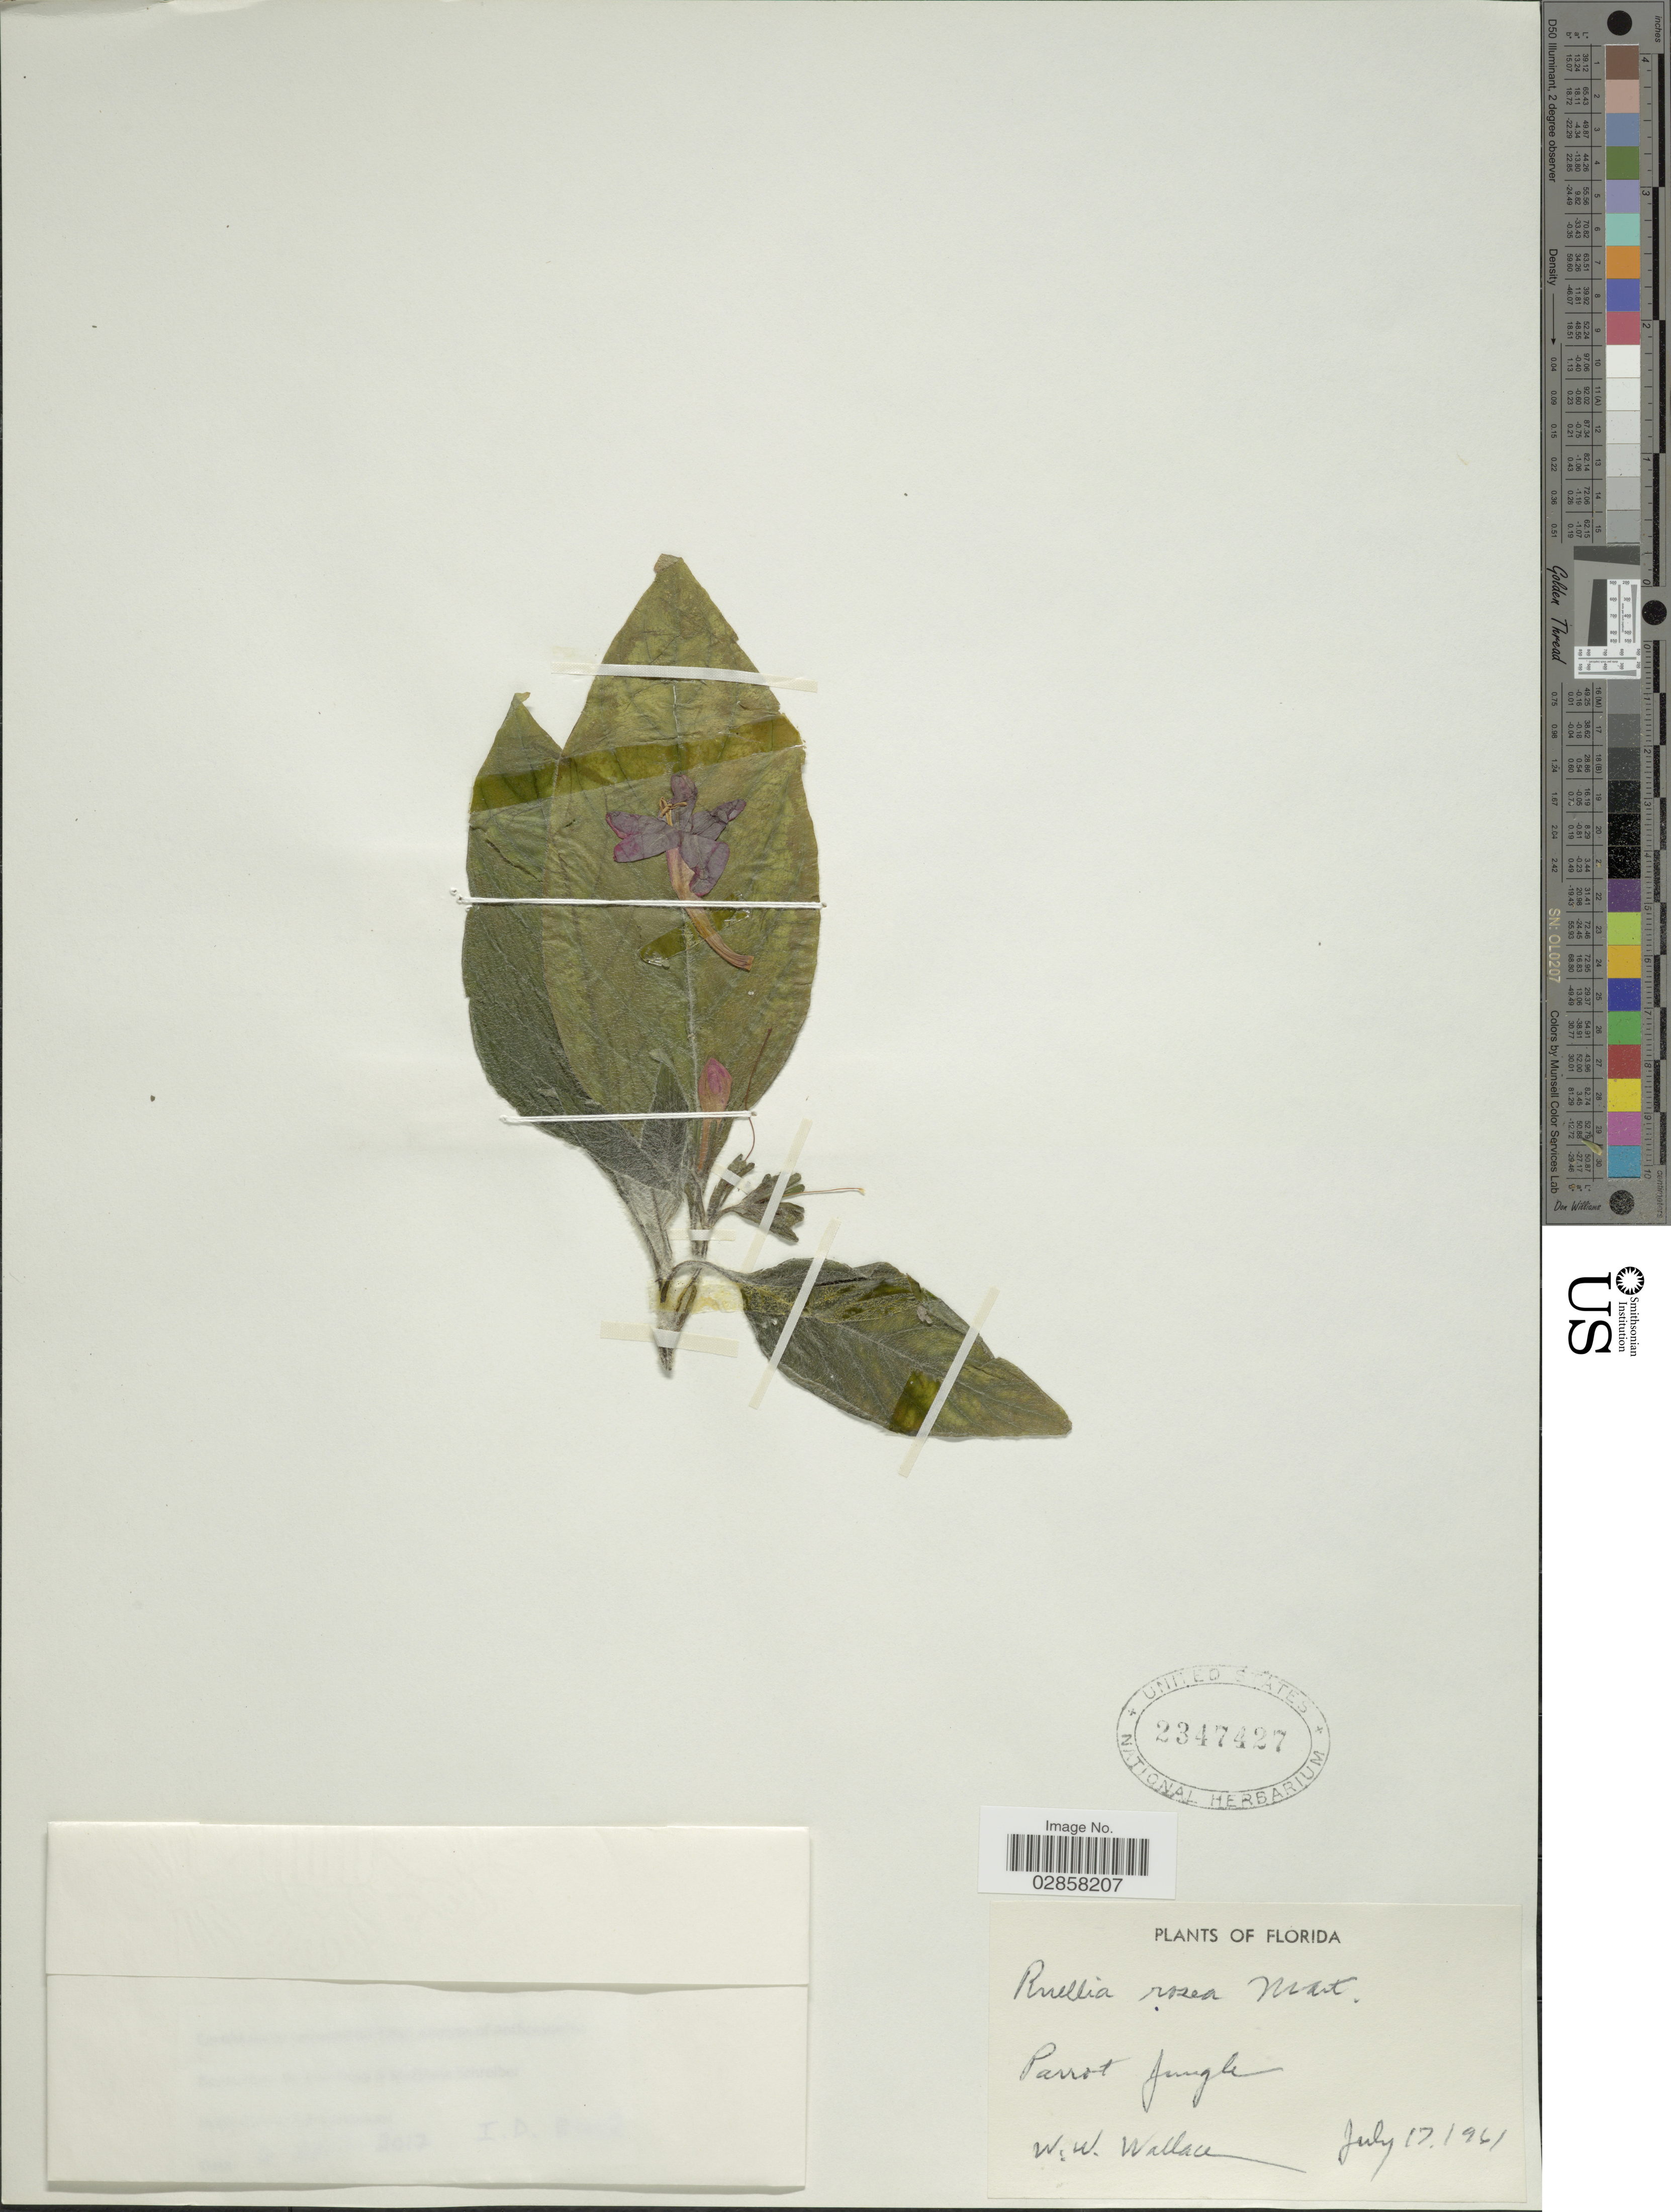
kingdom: Plantae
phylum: Tracheophyta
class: Magnoliopsida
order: Lamiales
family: Acanthaceae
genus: Ruellia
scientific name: Ruellia rosea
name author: (Nees) Hemsl.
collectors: W. W. Wallace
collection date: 1961-07-17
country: United States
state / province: Florida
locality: Parrot Jungle.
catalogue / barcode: US 2347427